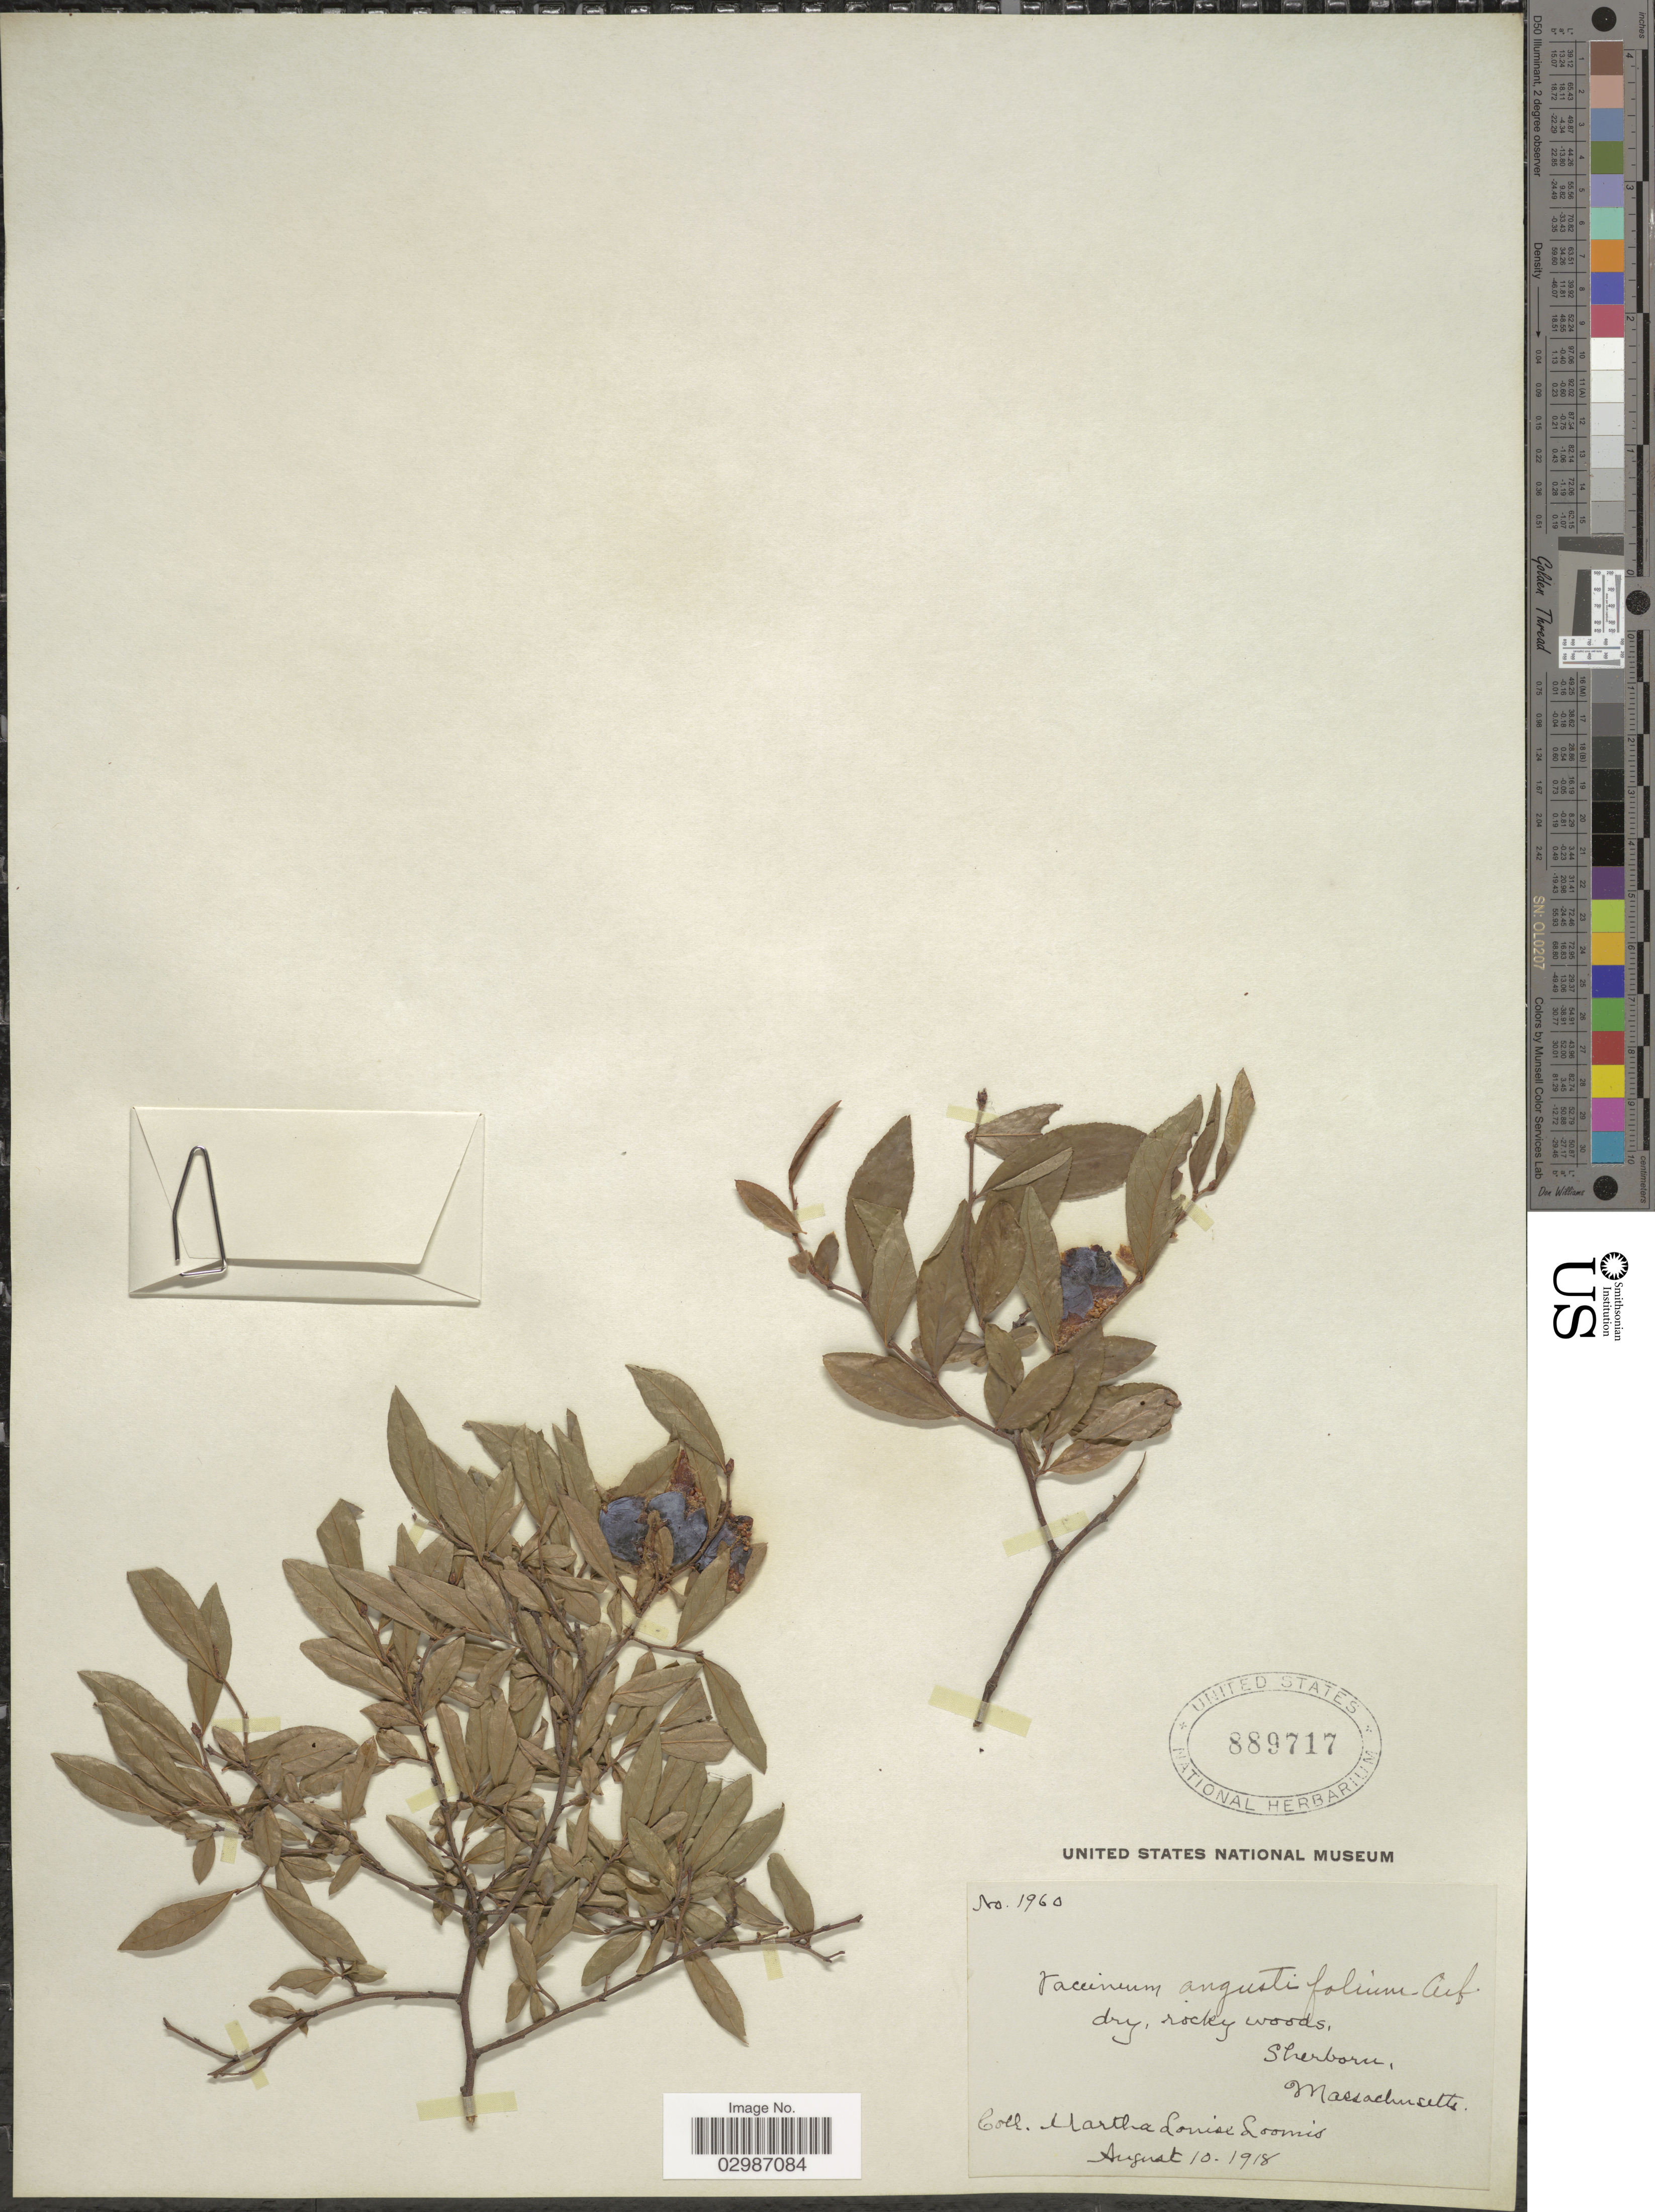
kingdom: Plantae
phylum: Tracheophyta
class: Magnoliopsida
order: Ericales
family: Ericaceae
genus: Vaccinium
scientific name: Vaccinium angustifolium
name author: Aiton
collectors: M. L. Loomis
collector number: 1960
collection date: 1918-08-10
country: United States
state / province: Massachusetts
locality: Sherborn.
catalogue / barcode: US 889717